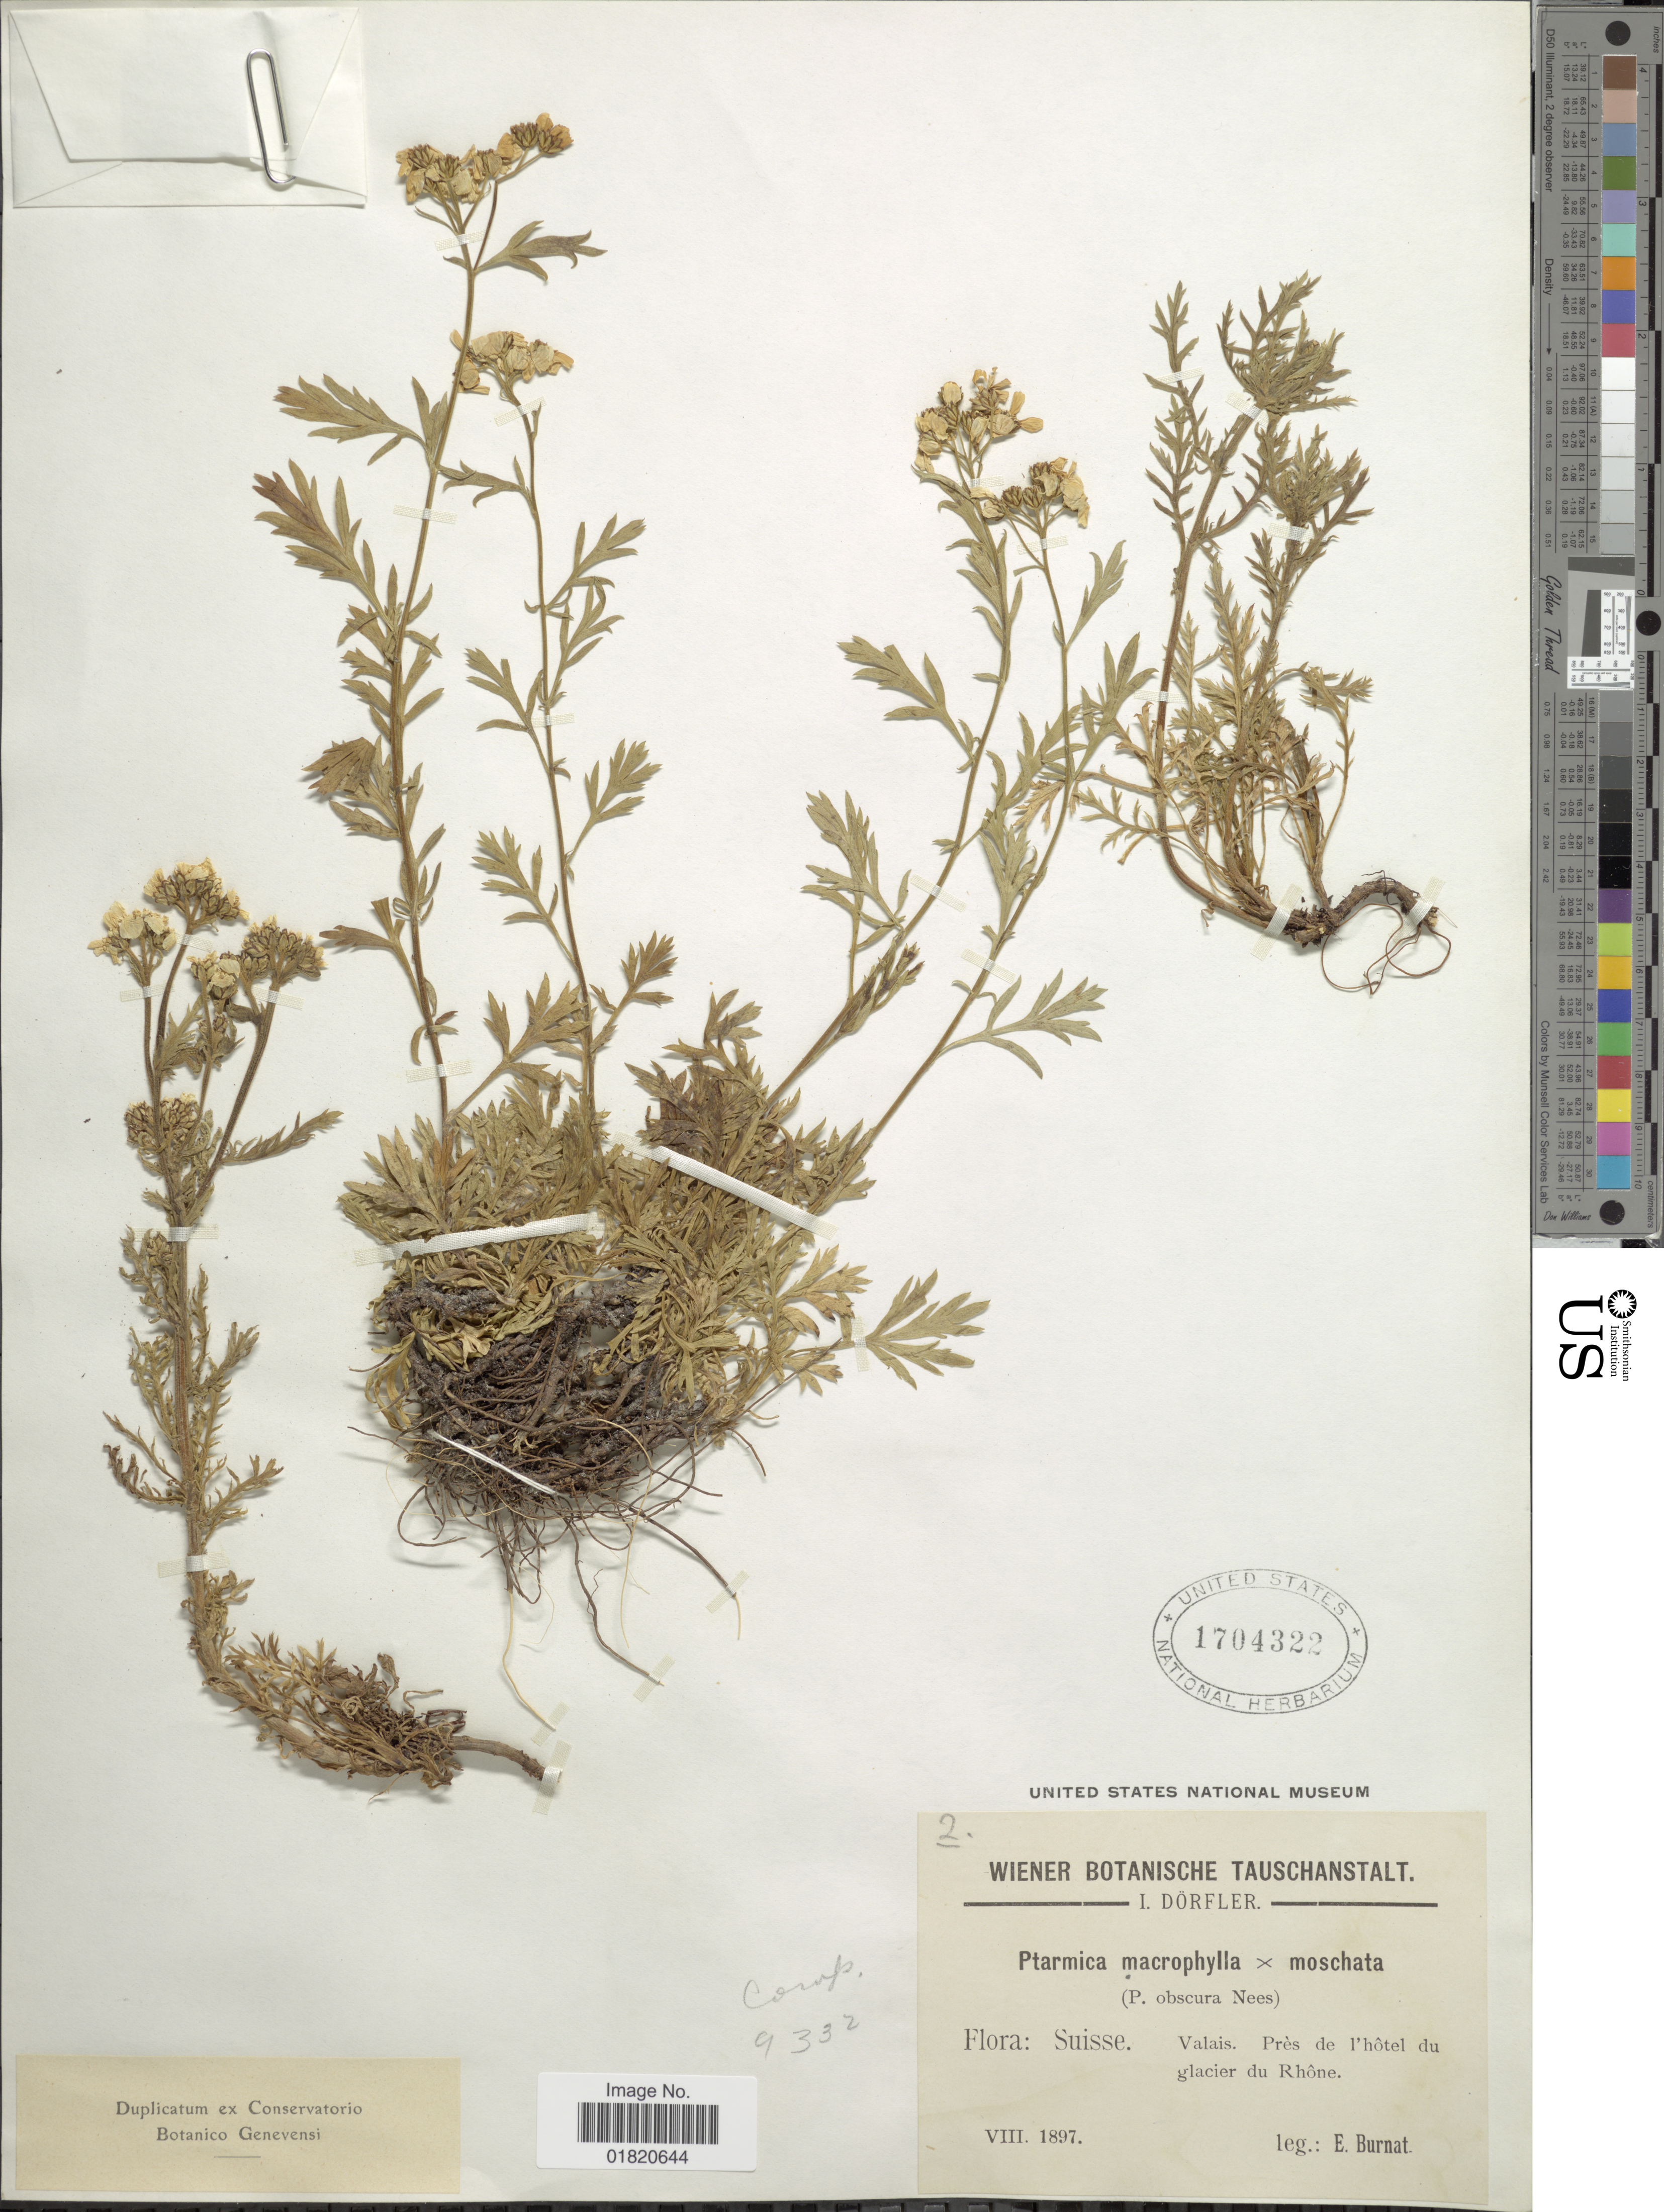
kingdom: Plantae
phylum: Tracheophyta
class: Magnoliopsida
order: Asterales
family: Asteraceae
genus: Achillea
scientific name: Achillea macrophylla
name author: L.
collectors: E. Burnat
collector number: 2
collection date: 1897-08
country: Switzerland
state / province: Valais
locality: Suisse. Près de l'hôtel du glacier du Rhône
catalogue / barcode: US 1704322